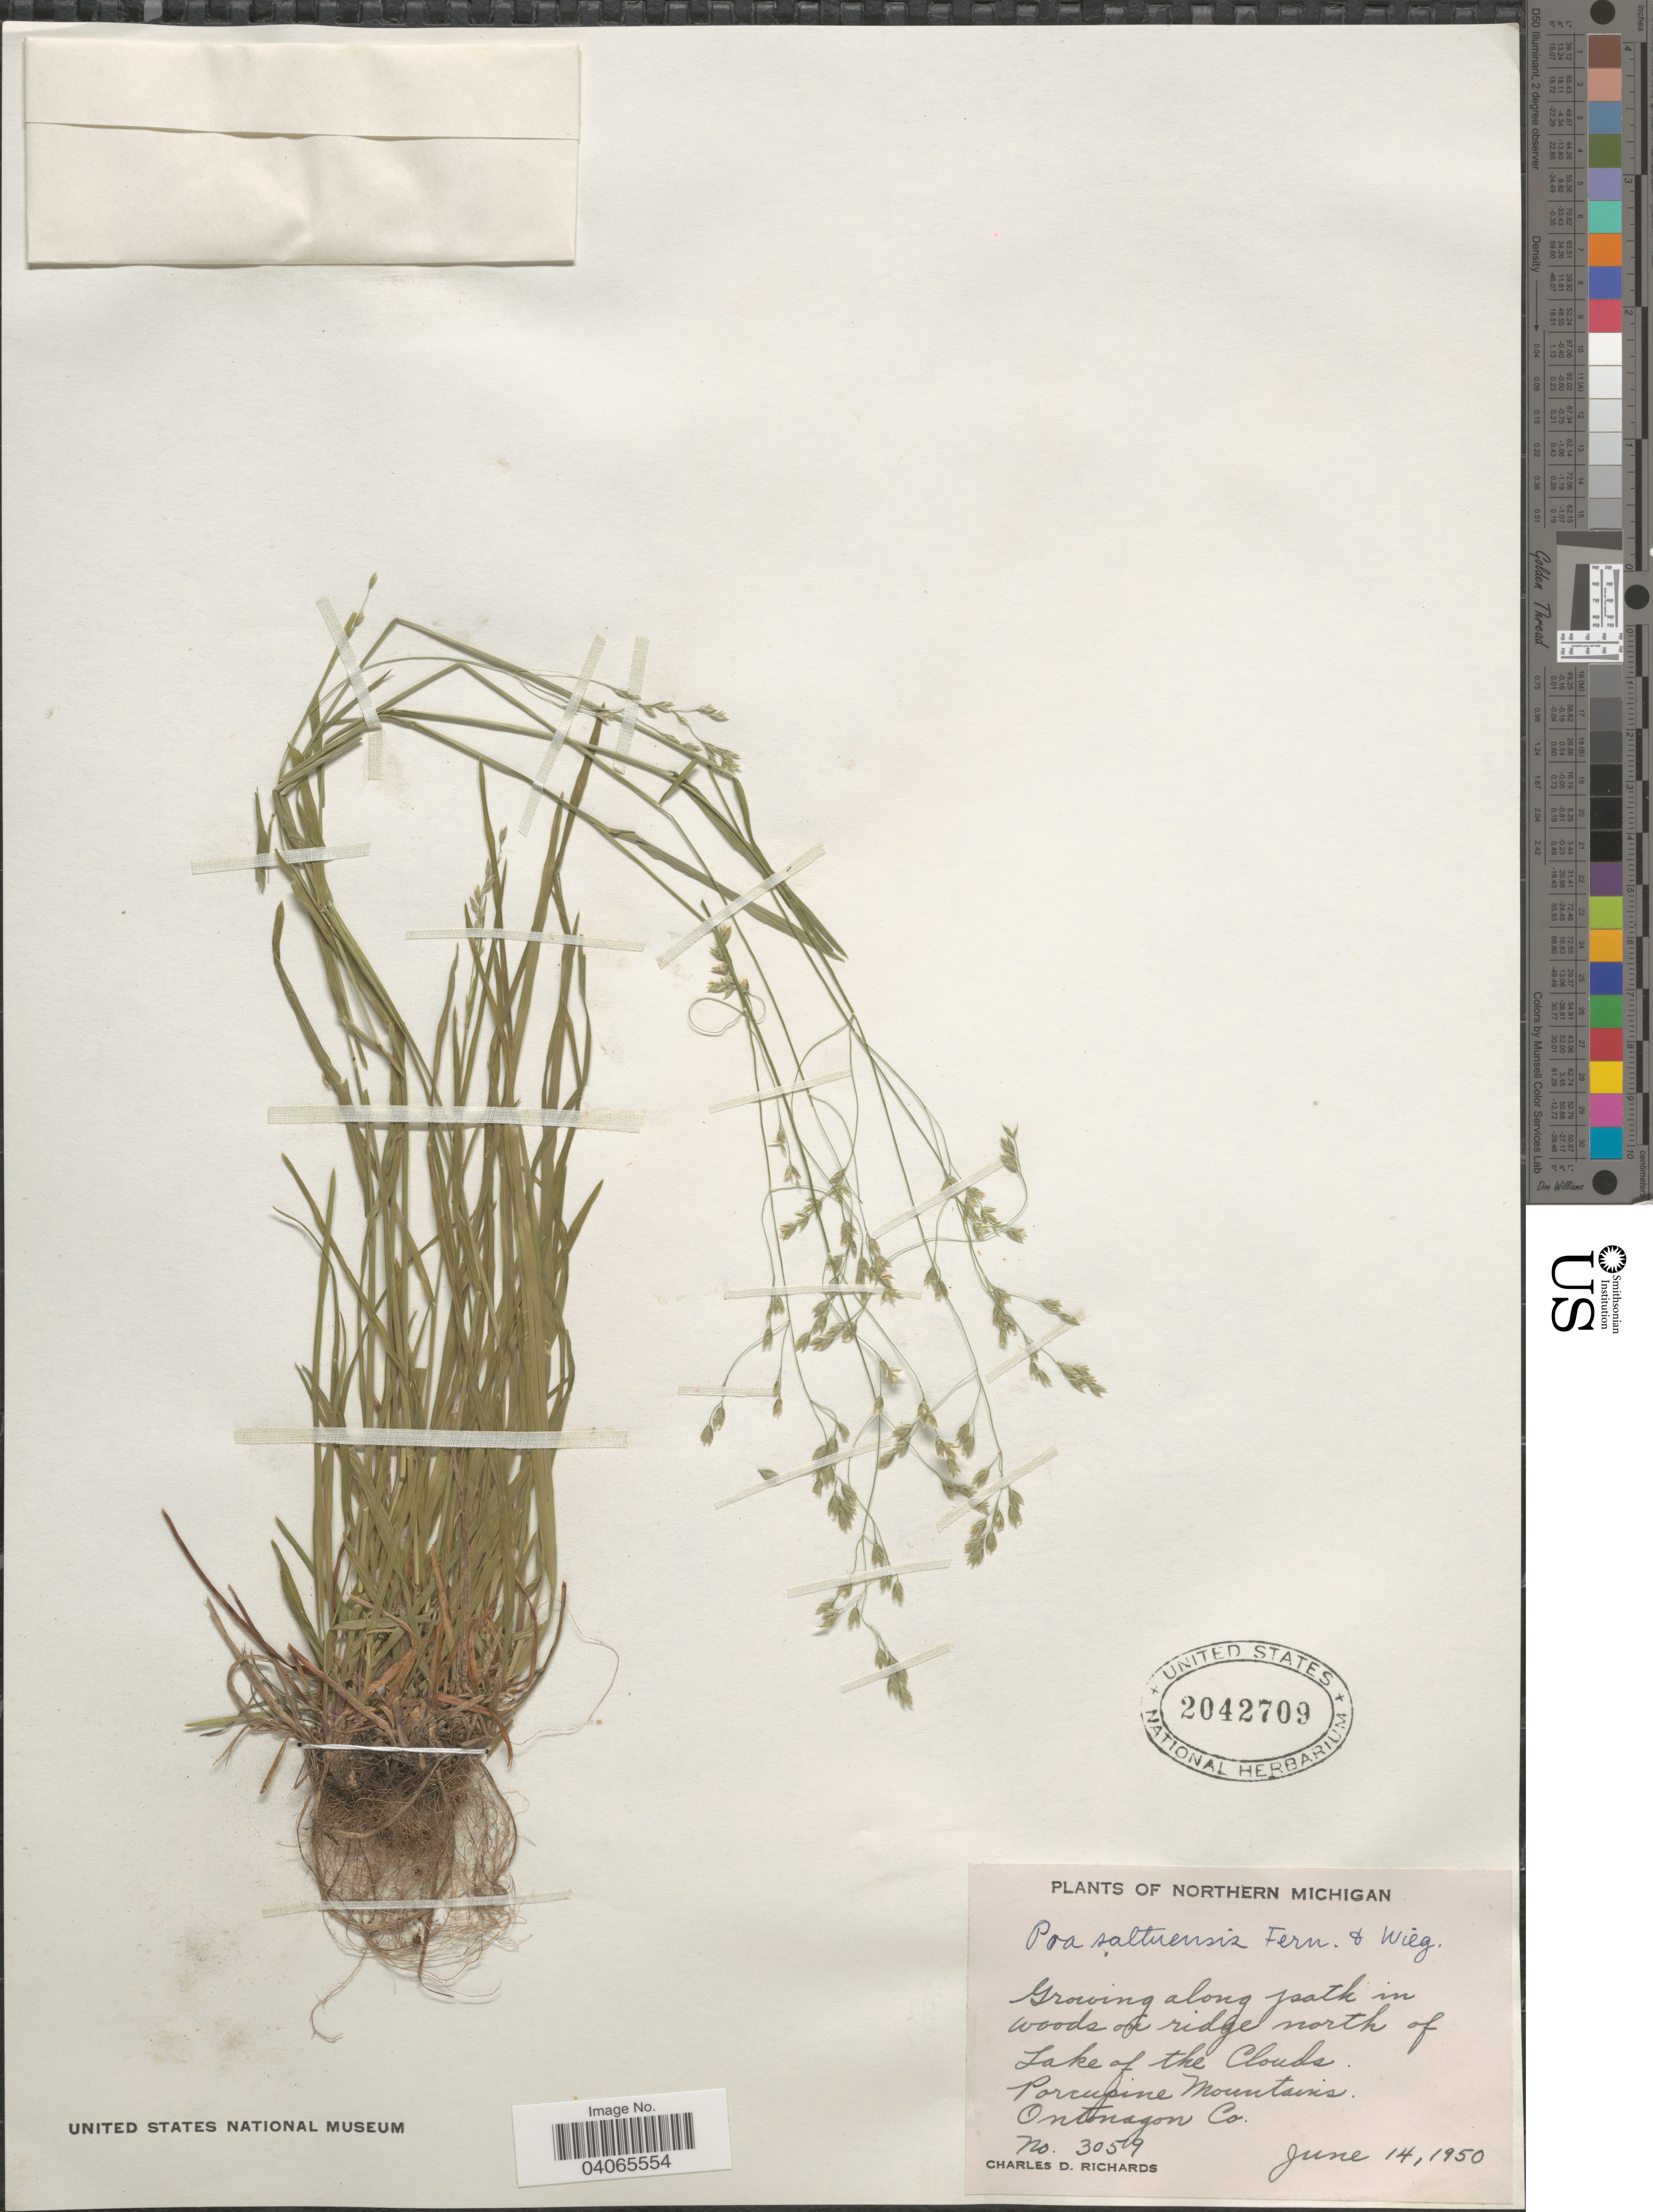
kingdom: Plantae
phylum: Tracheophyta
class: Liliopsida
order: Poales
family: Poaceae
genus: Poa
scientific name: Poa saltuensis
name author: Fernald & Wiegand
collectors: C. Richards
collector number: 3059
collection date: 1950-06-14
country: United States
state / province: Michigan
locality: Northern Michigan. Growing along path in woods on ridge north of Lake of the Clouds. Porcupine Mountains. Ontonagon Co.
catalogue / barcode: US 2042709